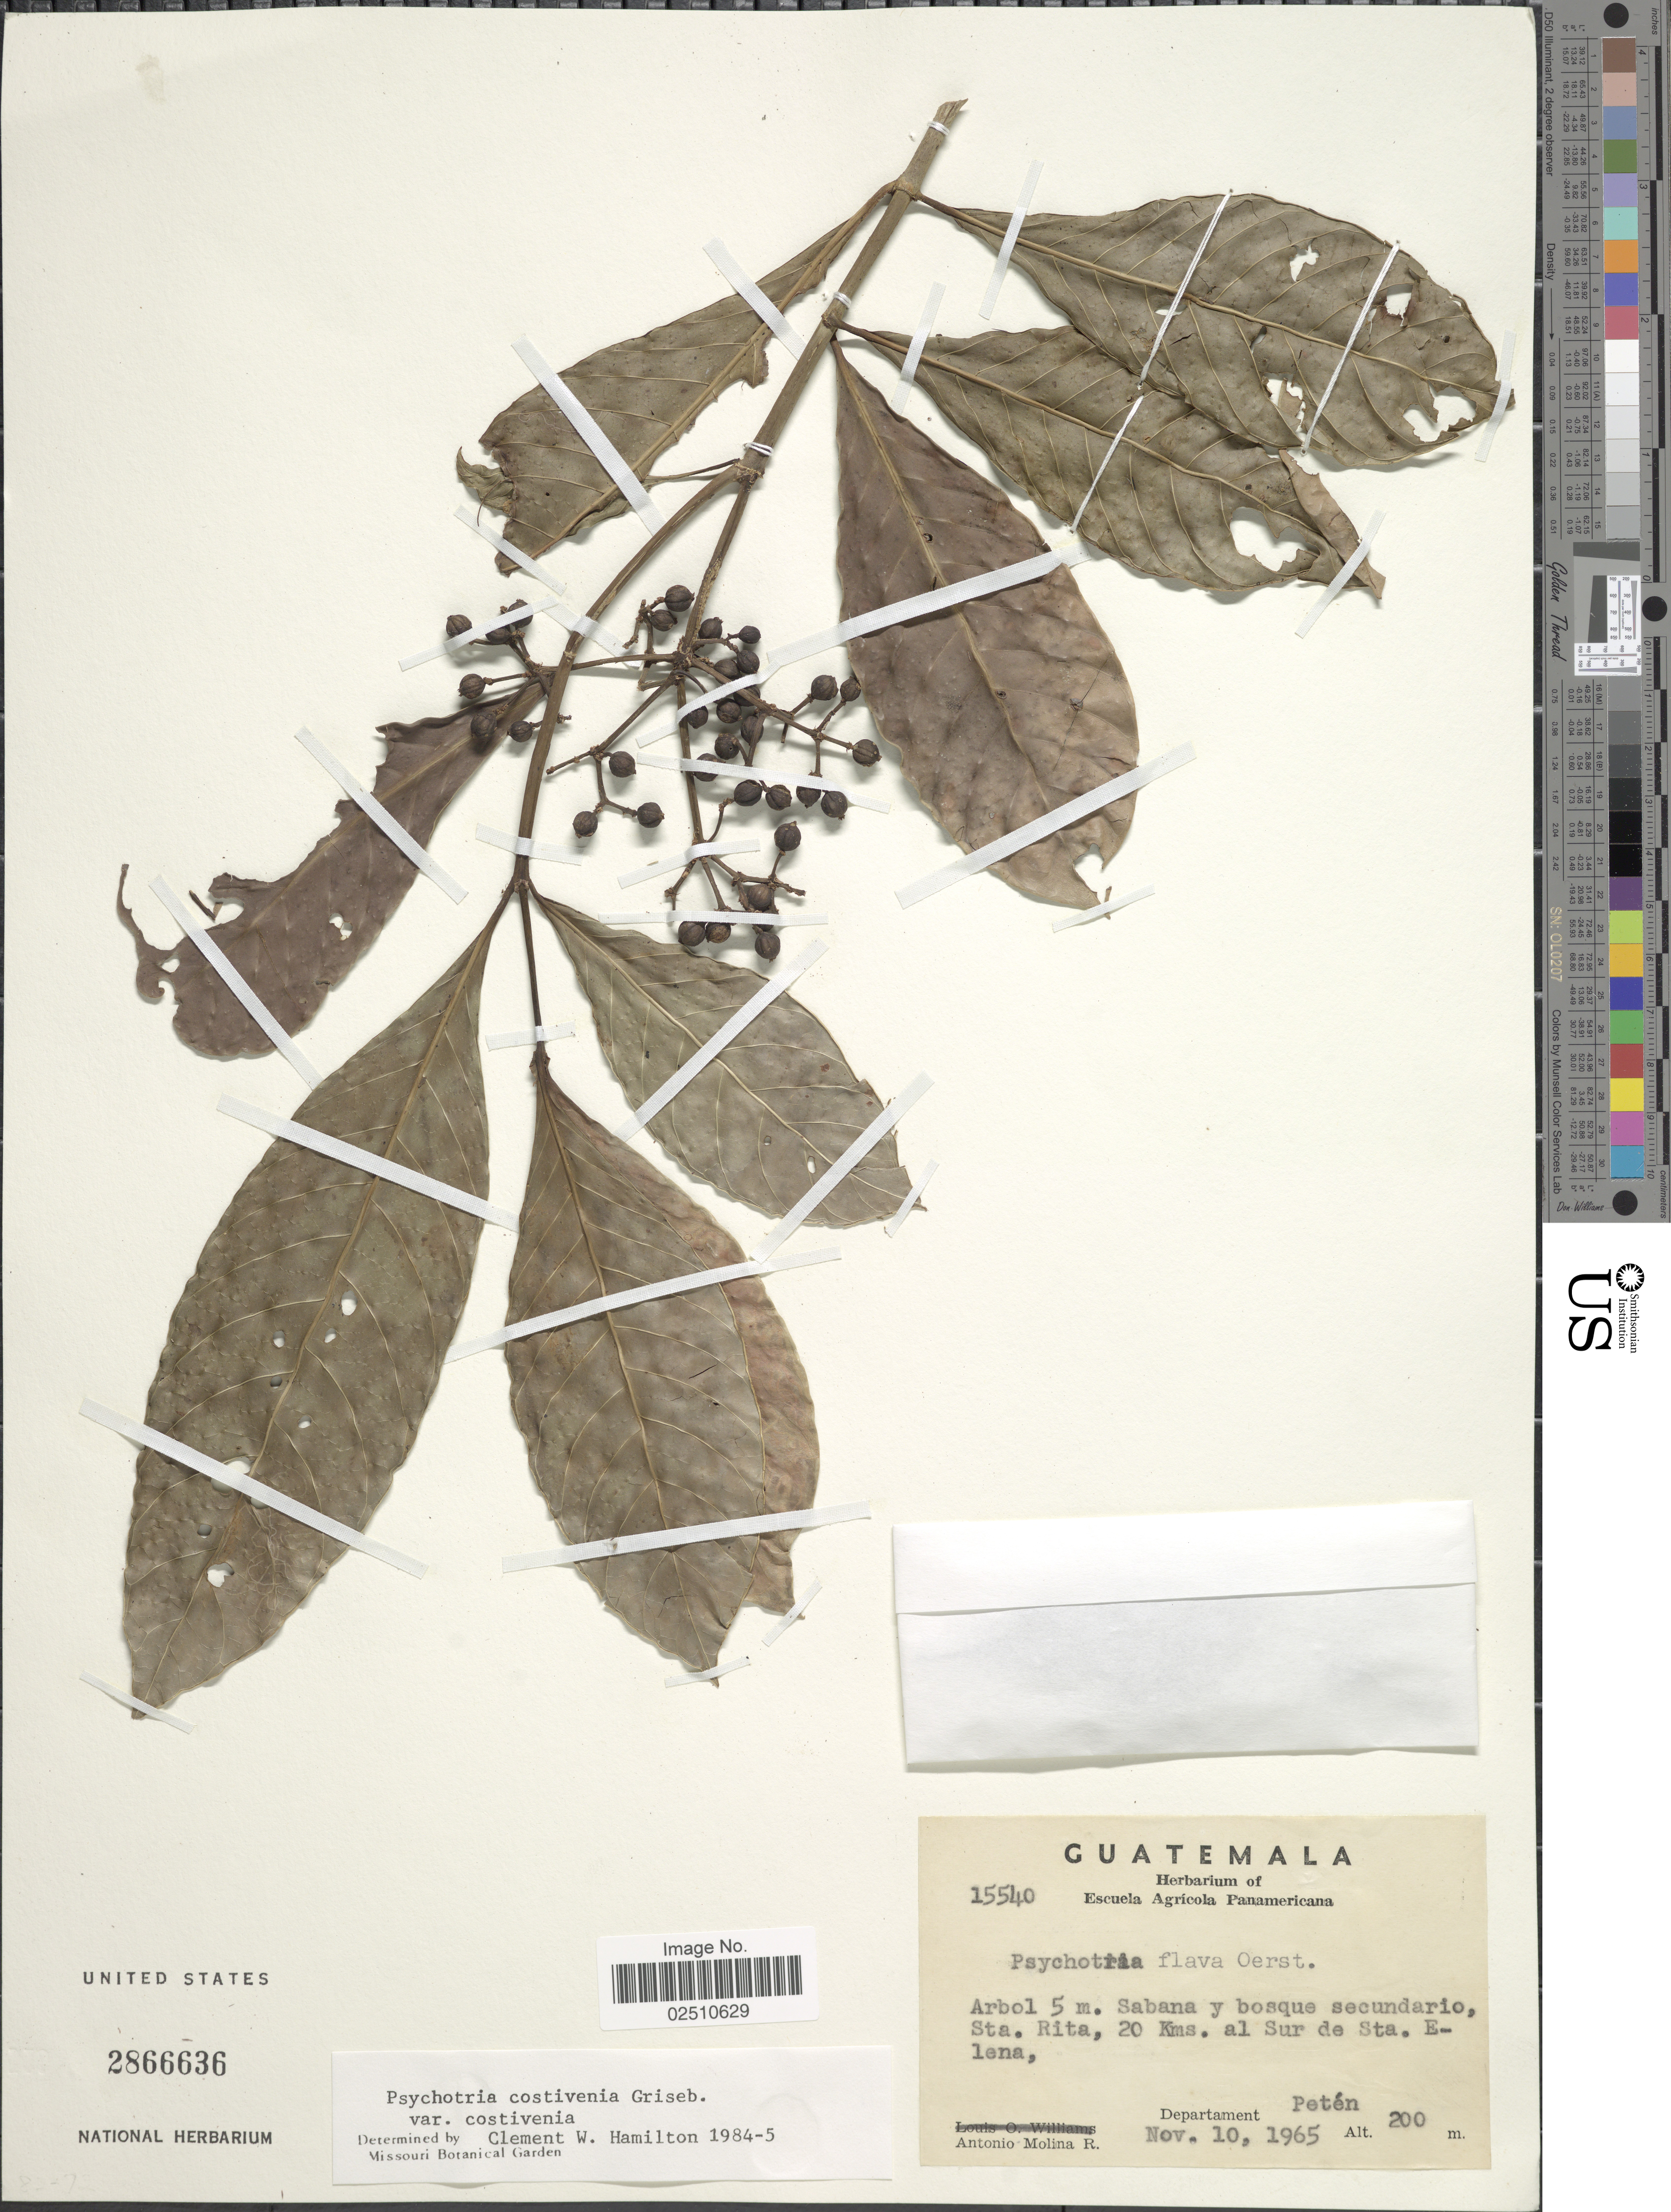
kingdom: Plantae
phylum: Tracheophyta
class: Magnoliopsida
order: Gentianales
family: Rubiaceae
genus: Psychotria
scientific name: Psychotria costivenia var. costivenia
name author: Griseb.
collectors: A. Molina R.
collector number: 15540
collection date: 1965-11-10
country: Guatemala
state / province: El Petén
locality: Sta. Rita, 20 kms al Sur de Sta. Elena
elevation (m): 200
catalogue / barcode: US 2866636